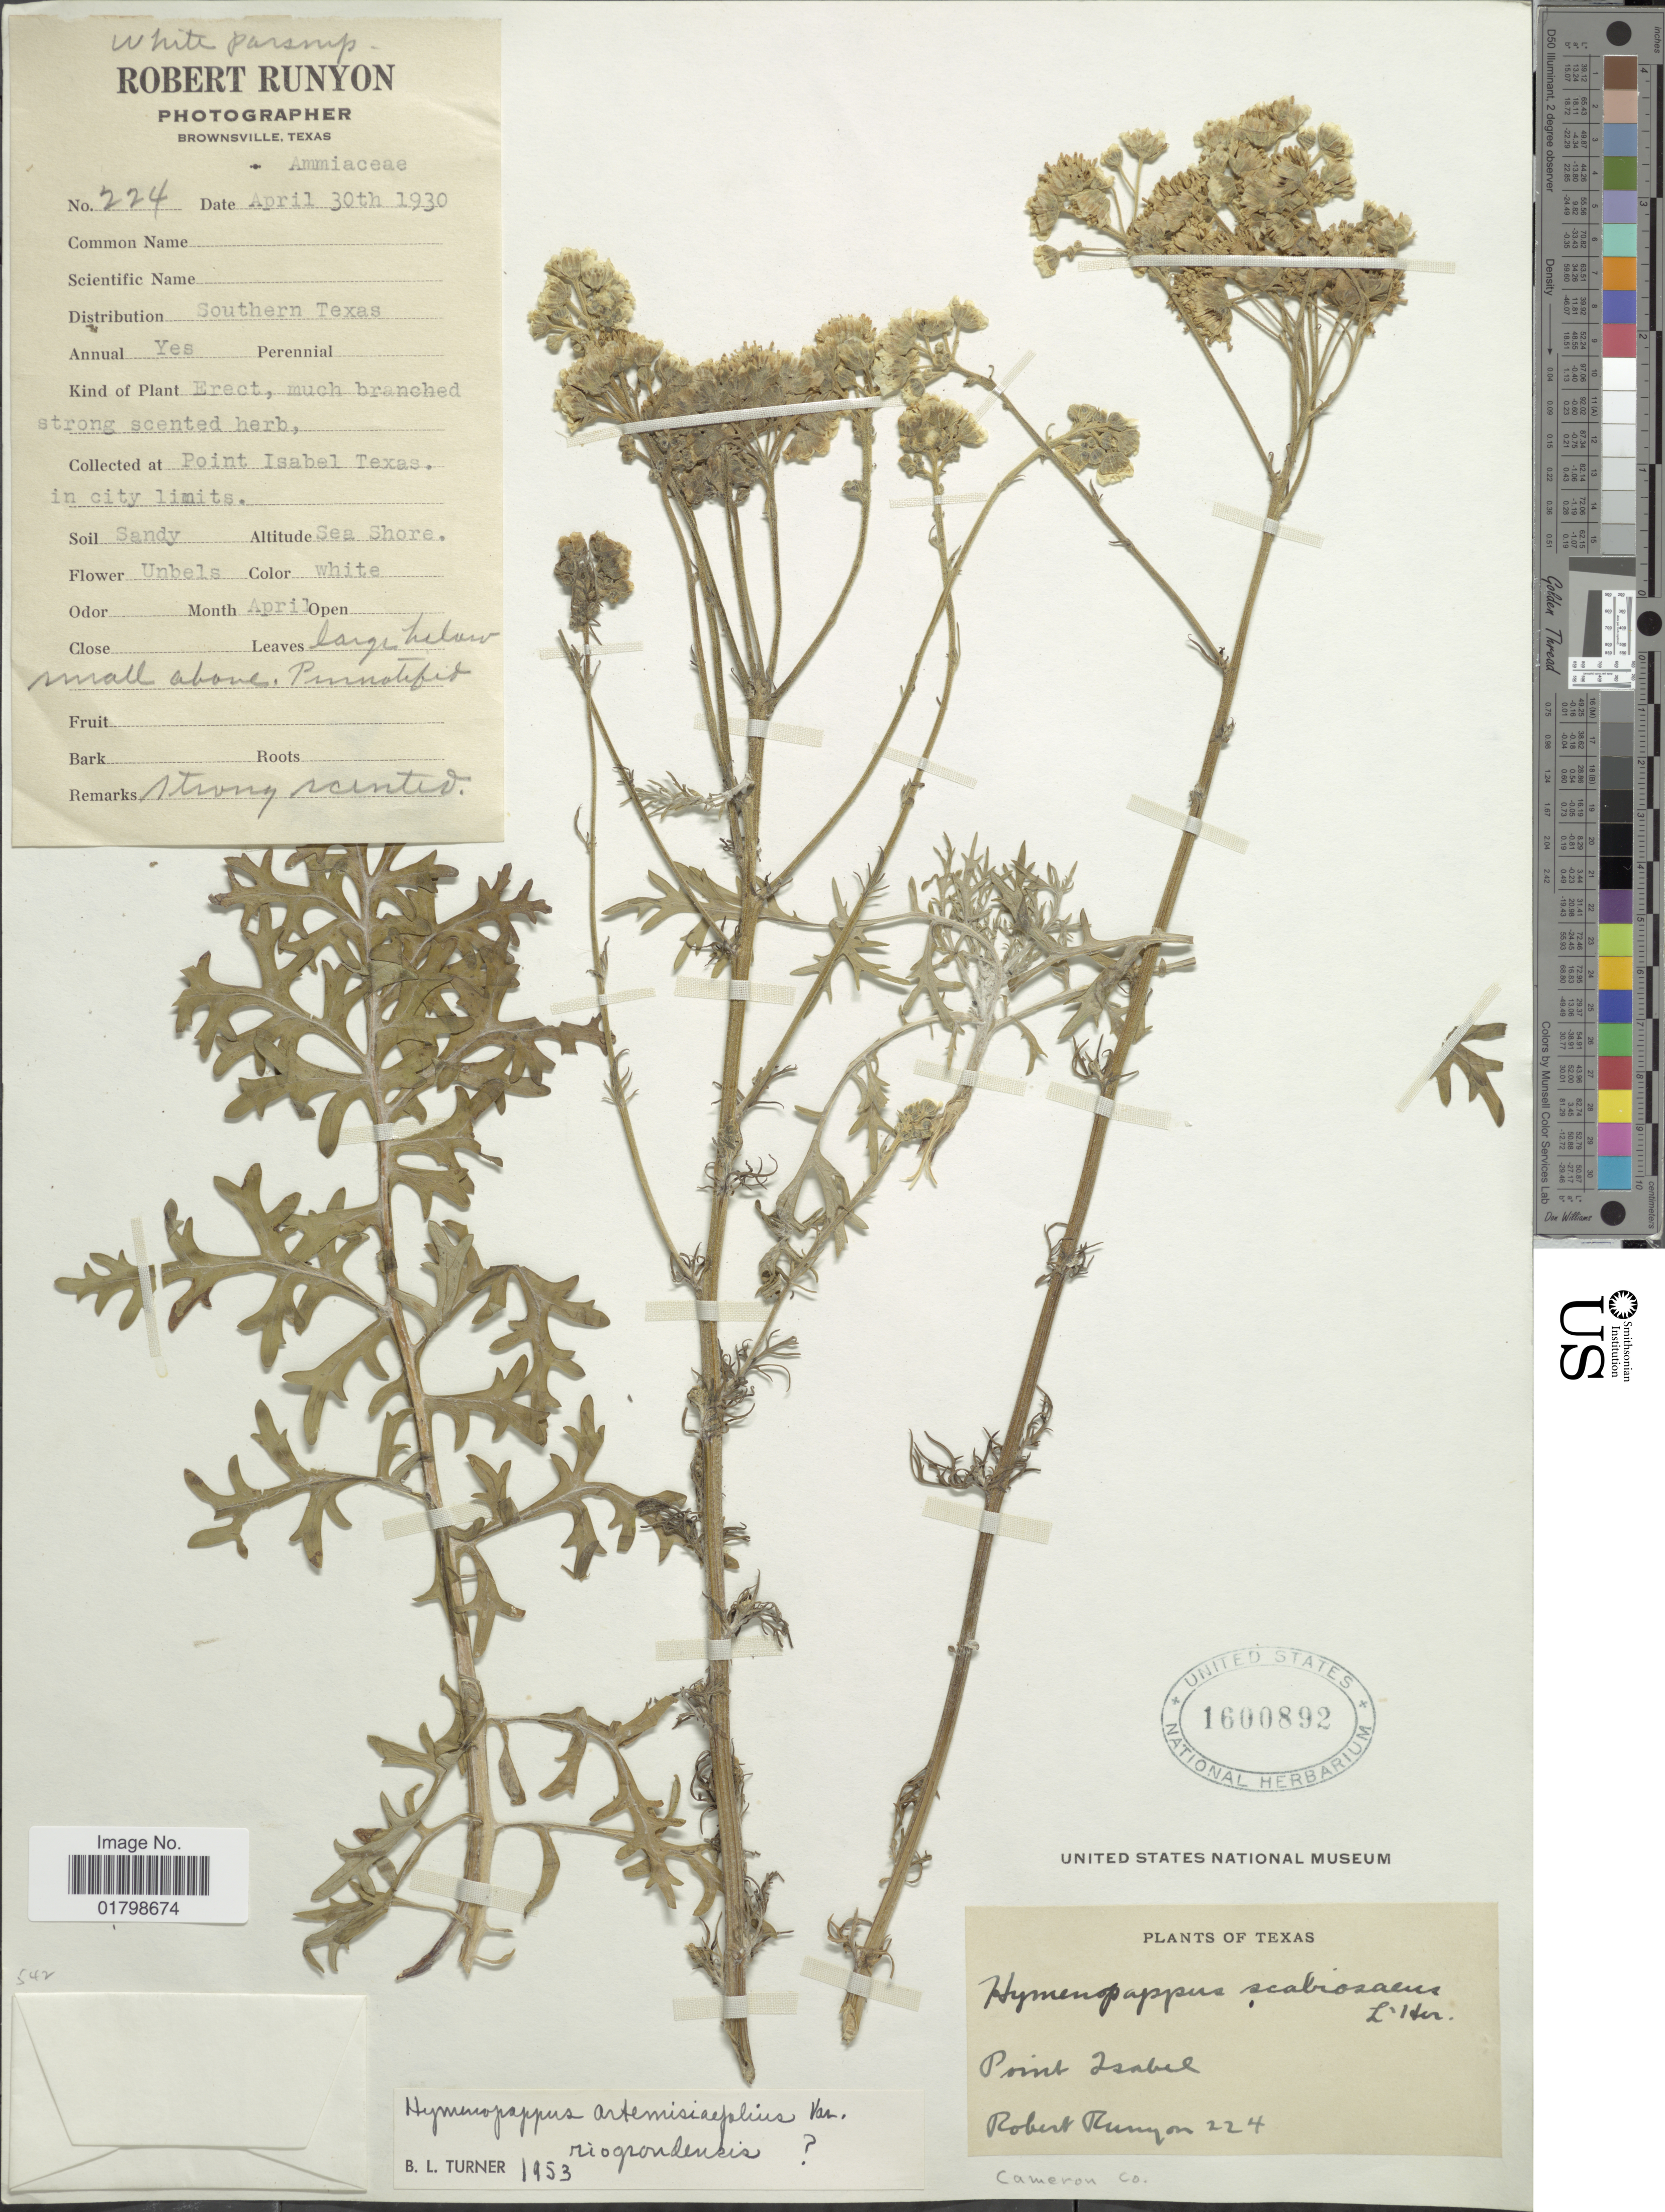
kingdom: Plantae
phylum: Tracheophyta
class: Magnoliopsida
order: Asterales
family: Asteraceae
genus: Hymenopappus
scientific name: Hymenopappus artemisiifolius var. riograndensis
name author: B.L. Turner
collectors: R. Runyon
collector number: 224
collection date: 1930-04-30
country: United States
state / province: Texas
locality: Point Isabel, Cameron Co.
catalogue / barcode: US 1600892